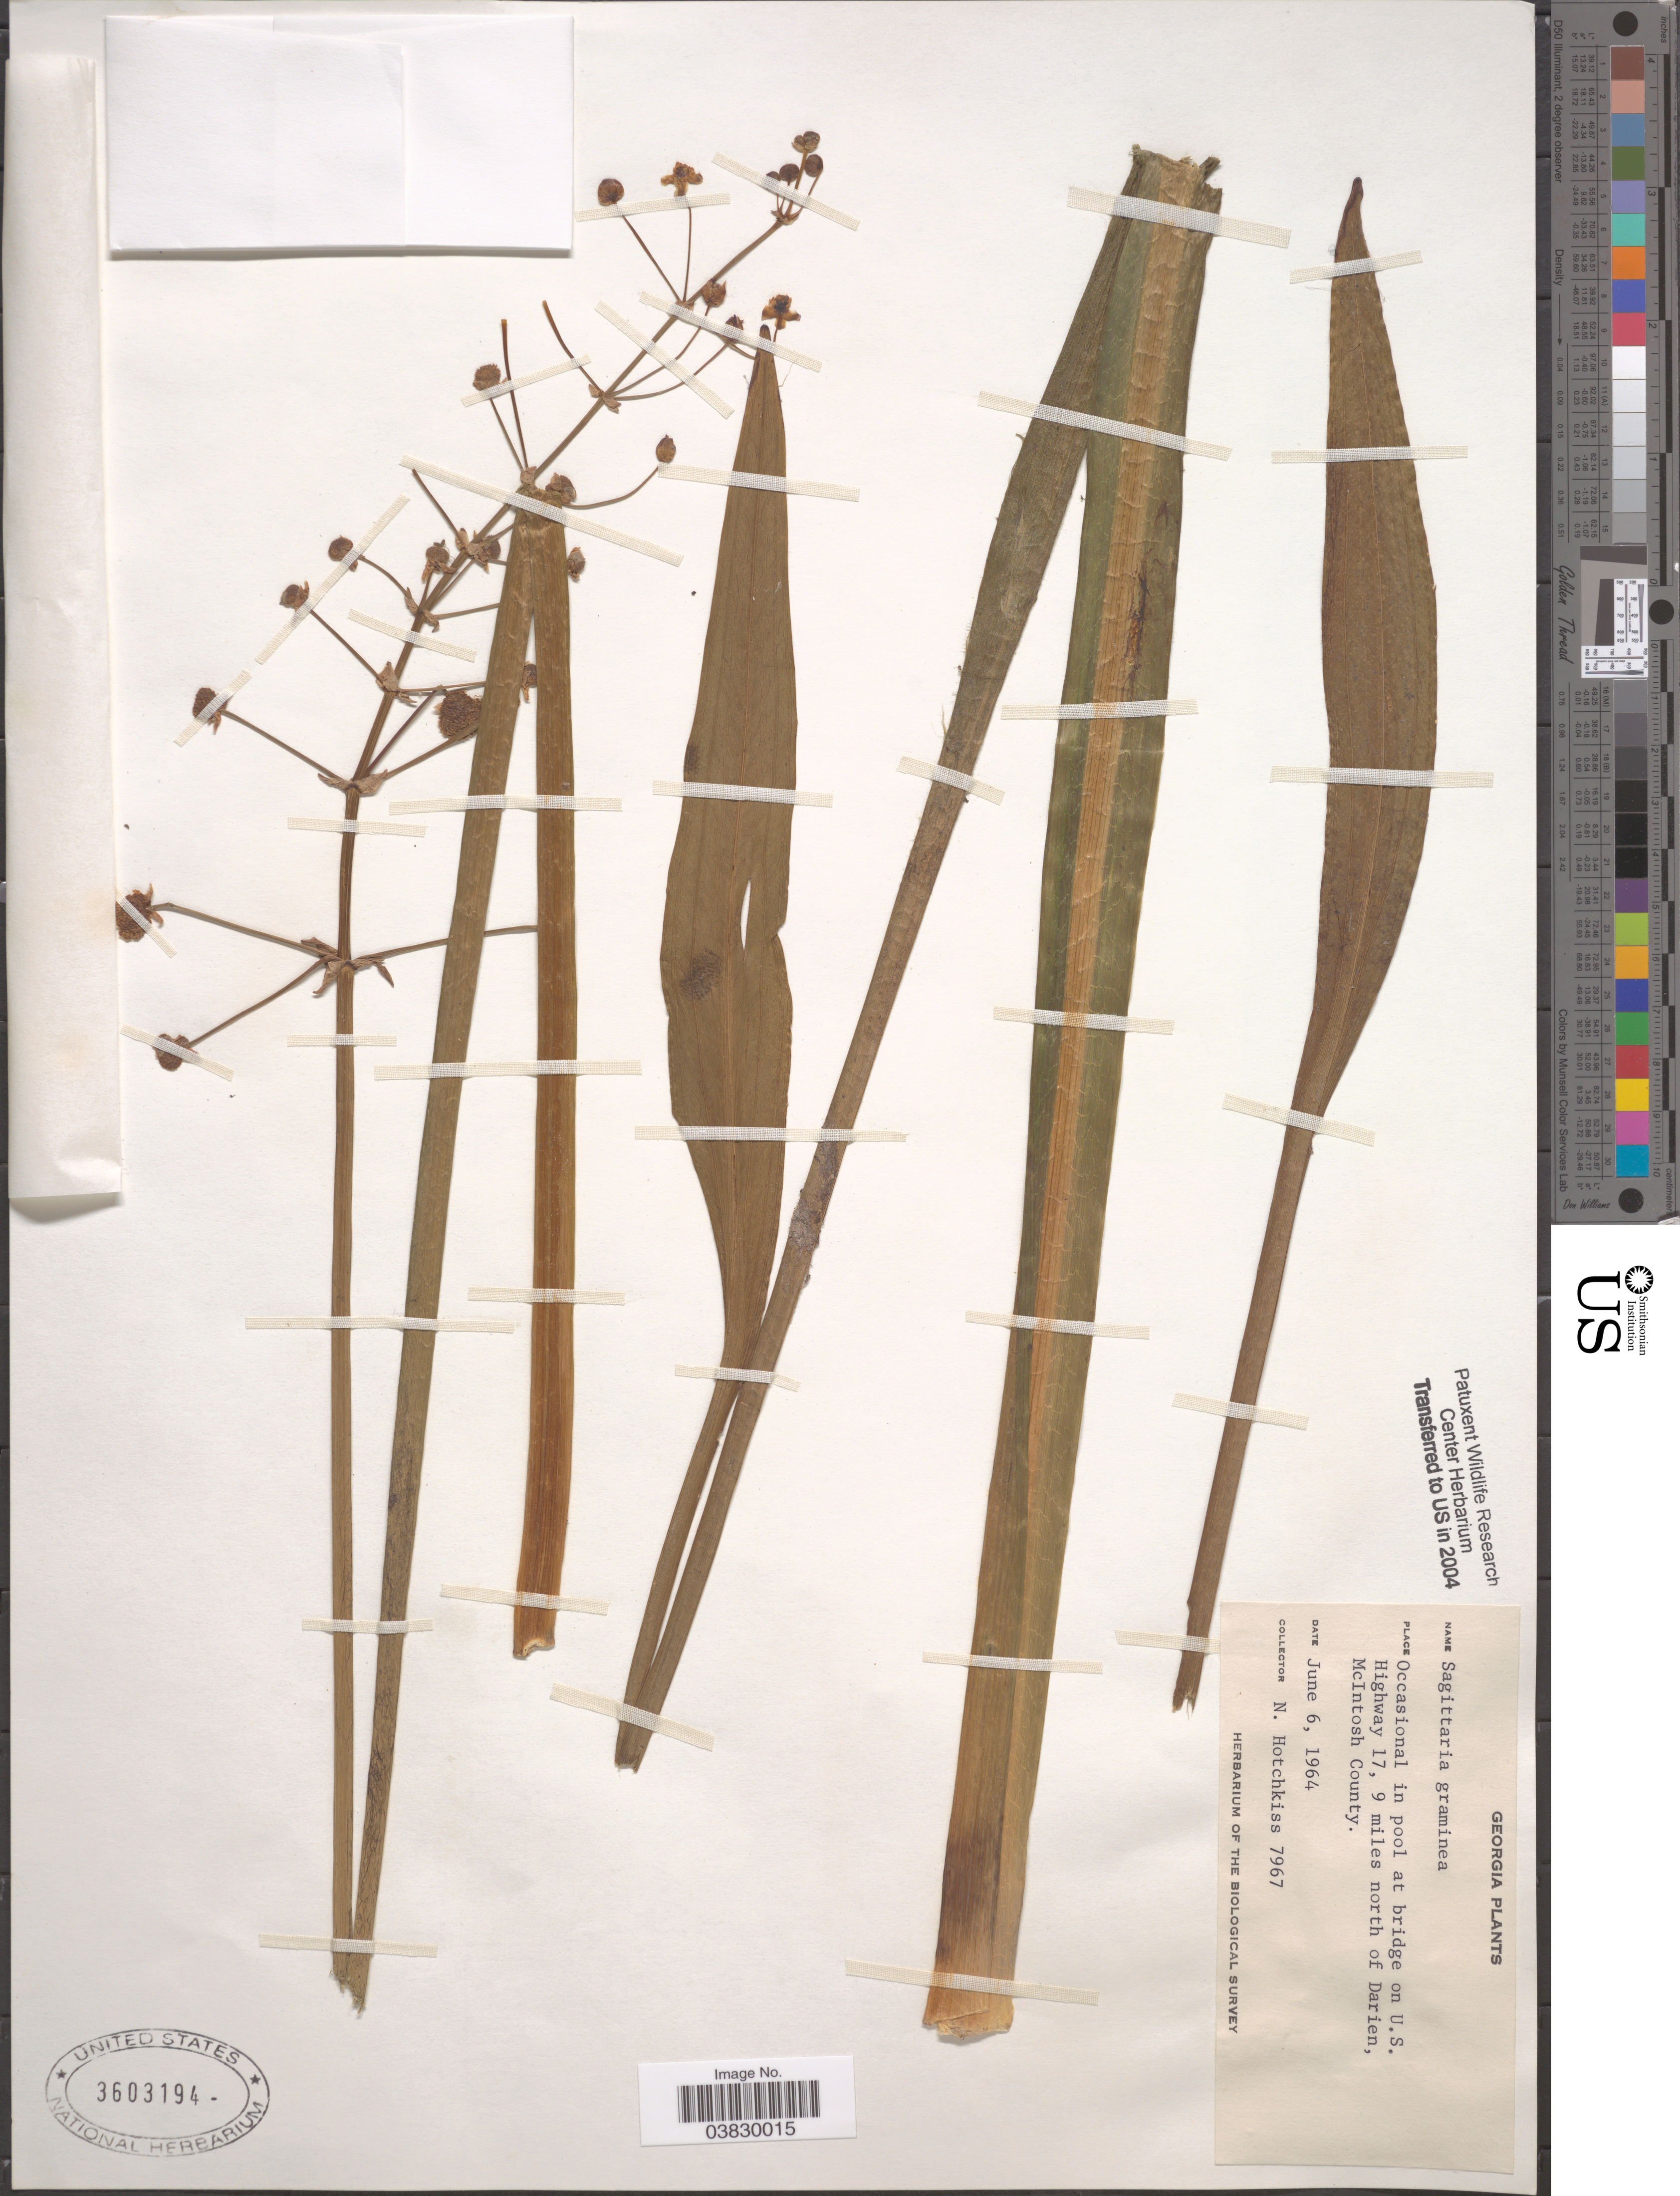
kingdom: Plantae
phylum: Tracheophyta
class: Liliopsida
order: Alismatales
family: Alismataceae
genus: Sagittaria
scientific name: Sagittaria graminea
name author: Michx.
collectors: N. Hotchkiss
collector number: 7967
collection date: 1964-06-06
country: United States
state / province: Georgia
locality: Occasional in pool at bridge on U.S. Highway 17, 9 miles north of Darien, McIntosh County.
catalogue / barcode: US 3603194